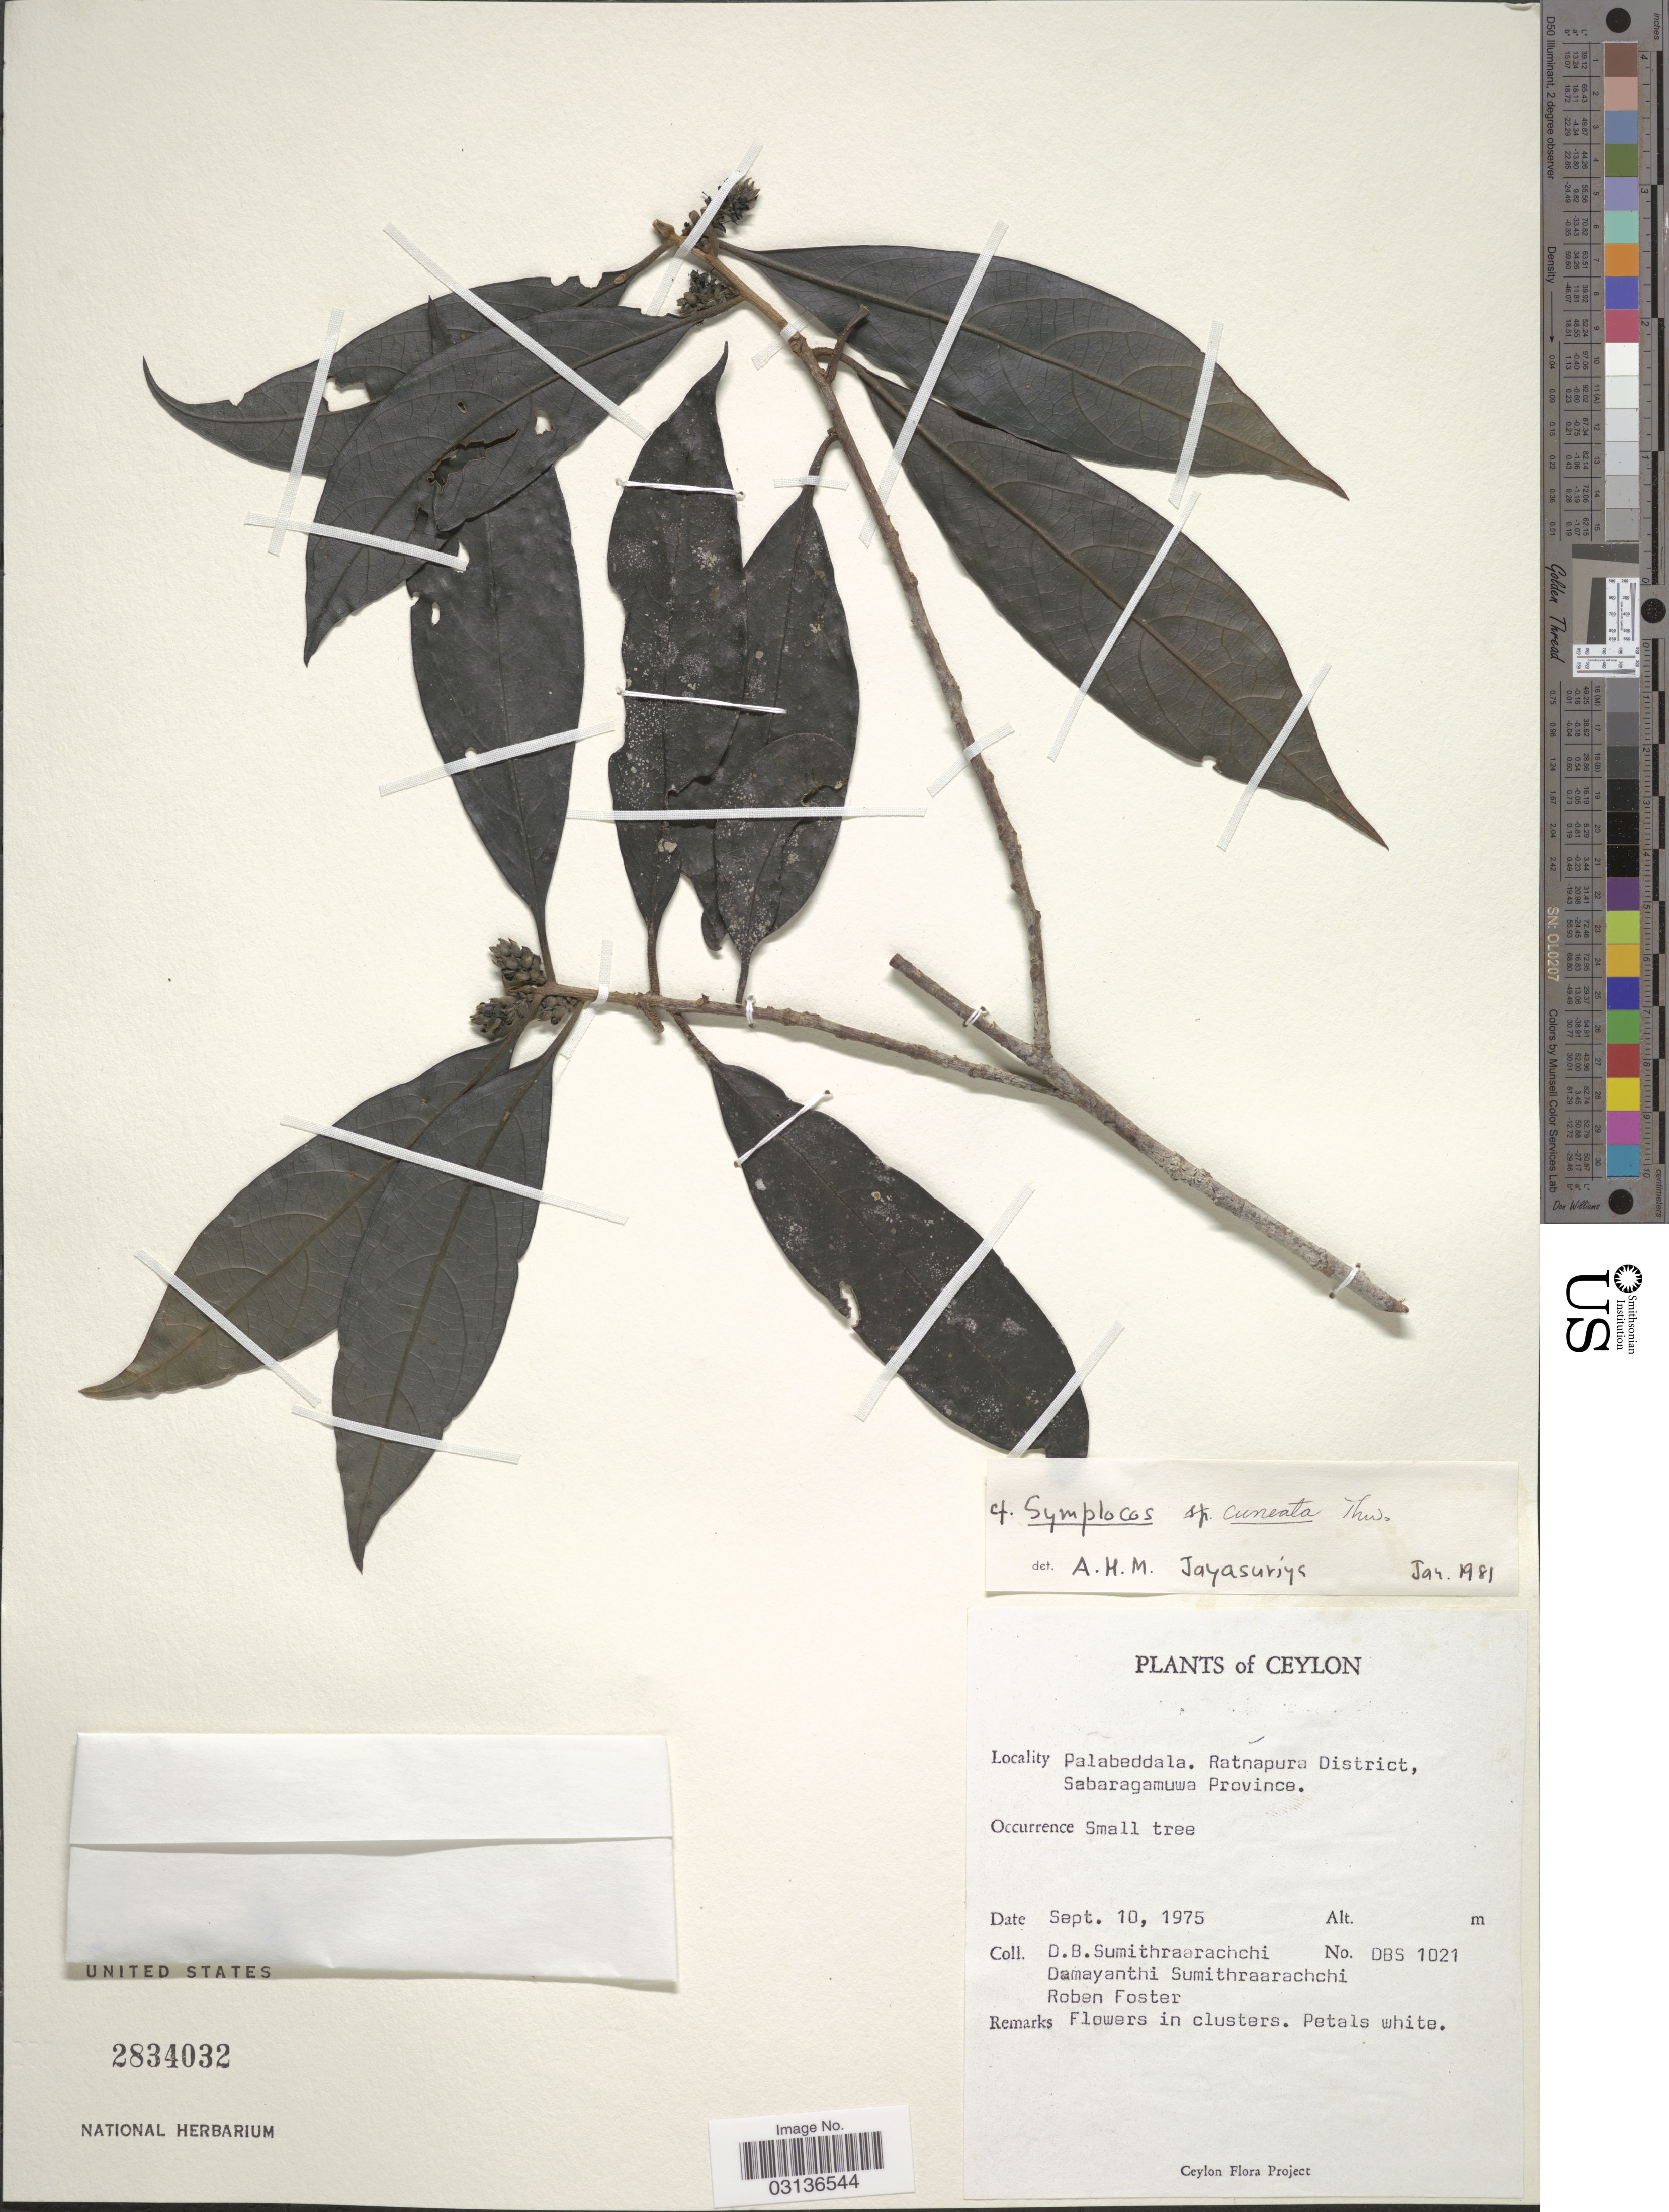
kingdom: Plantae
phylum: Tracheophyta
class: Magnoliopsida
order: Ericales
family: Symplocaceae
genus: Symplocos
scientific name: Symplocos cuneata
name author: Thwaites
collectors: D. B. Sumithraarachchi, D. Sumithraarachchi & R. B. Foster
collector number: DBS1021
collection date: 1975-09-10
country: Sri Lanka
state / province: Sabaragamuwa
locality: Ceylon. Palabeddala. Ratnapura District.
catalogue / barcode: US 2834032